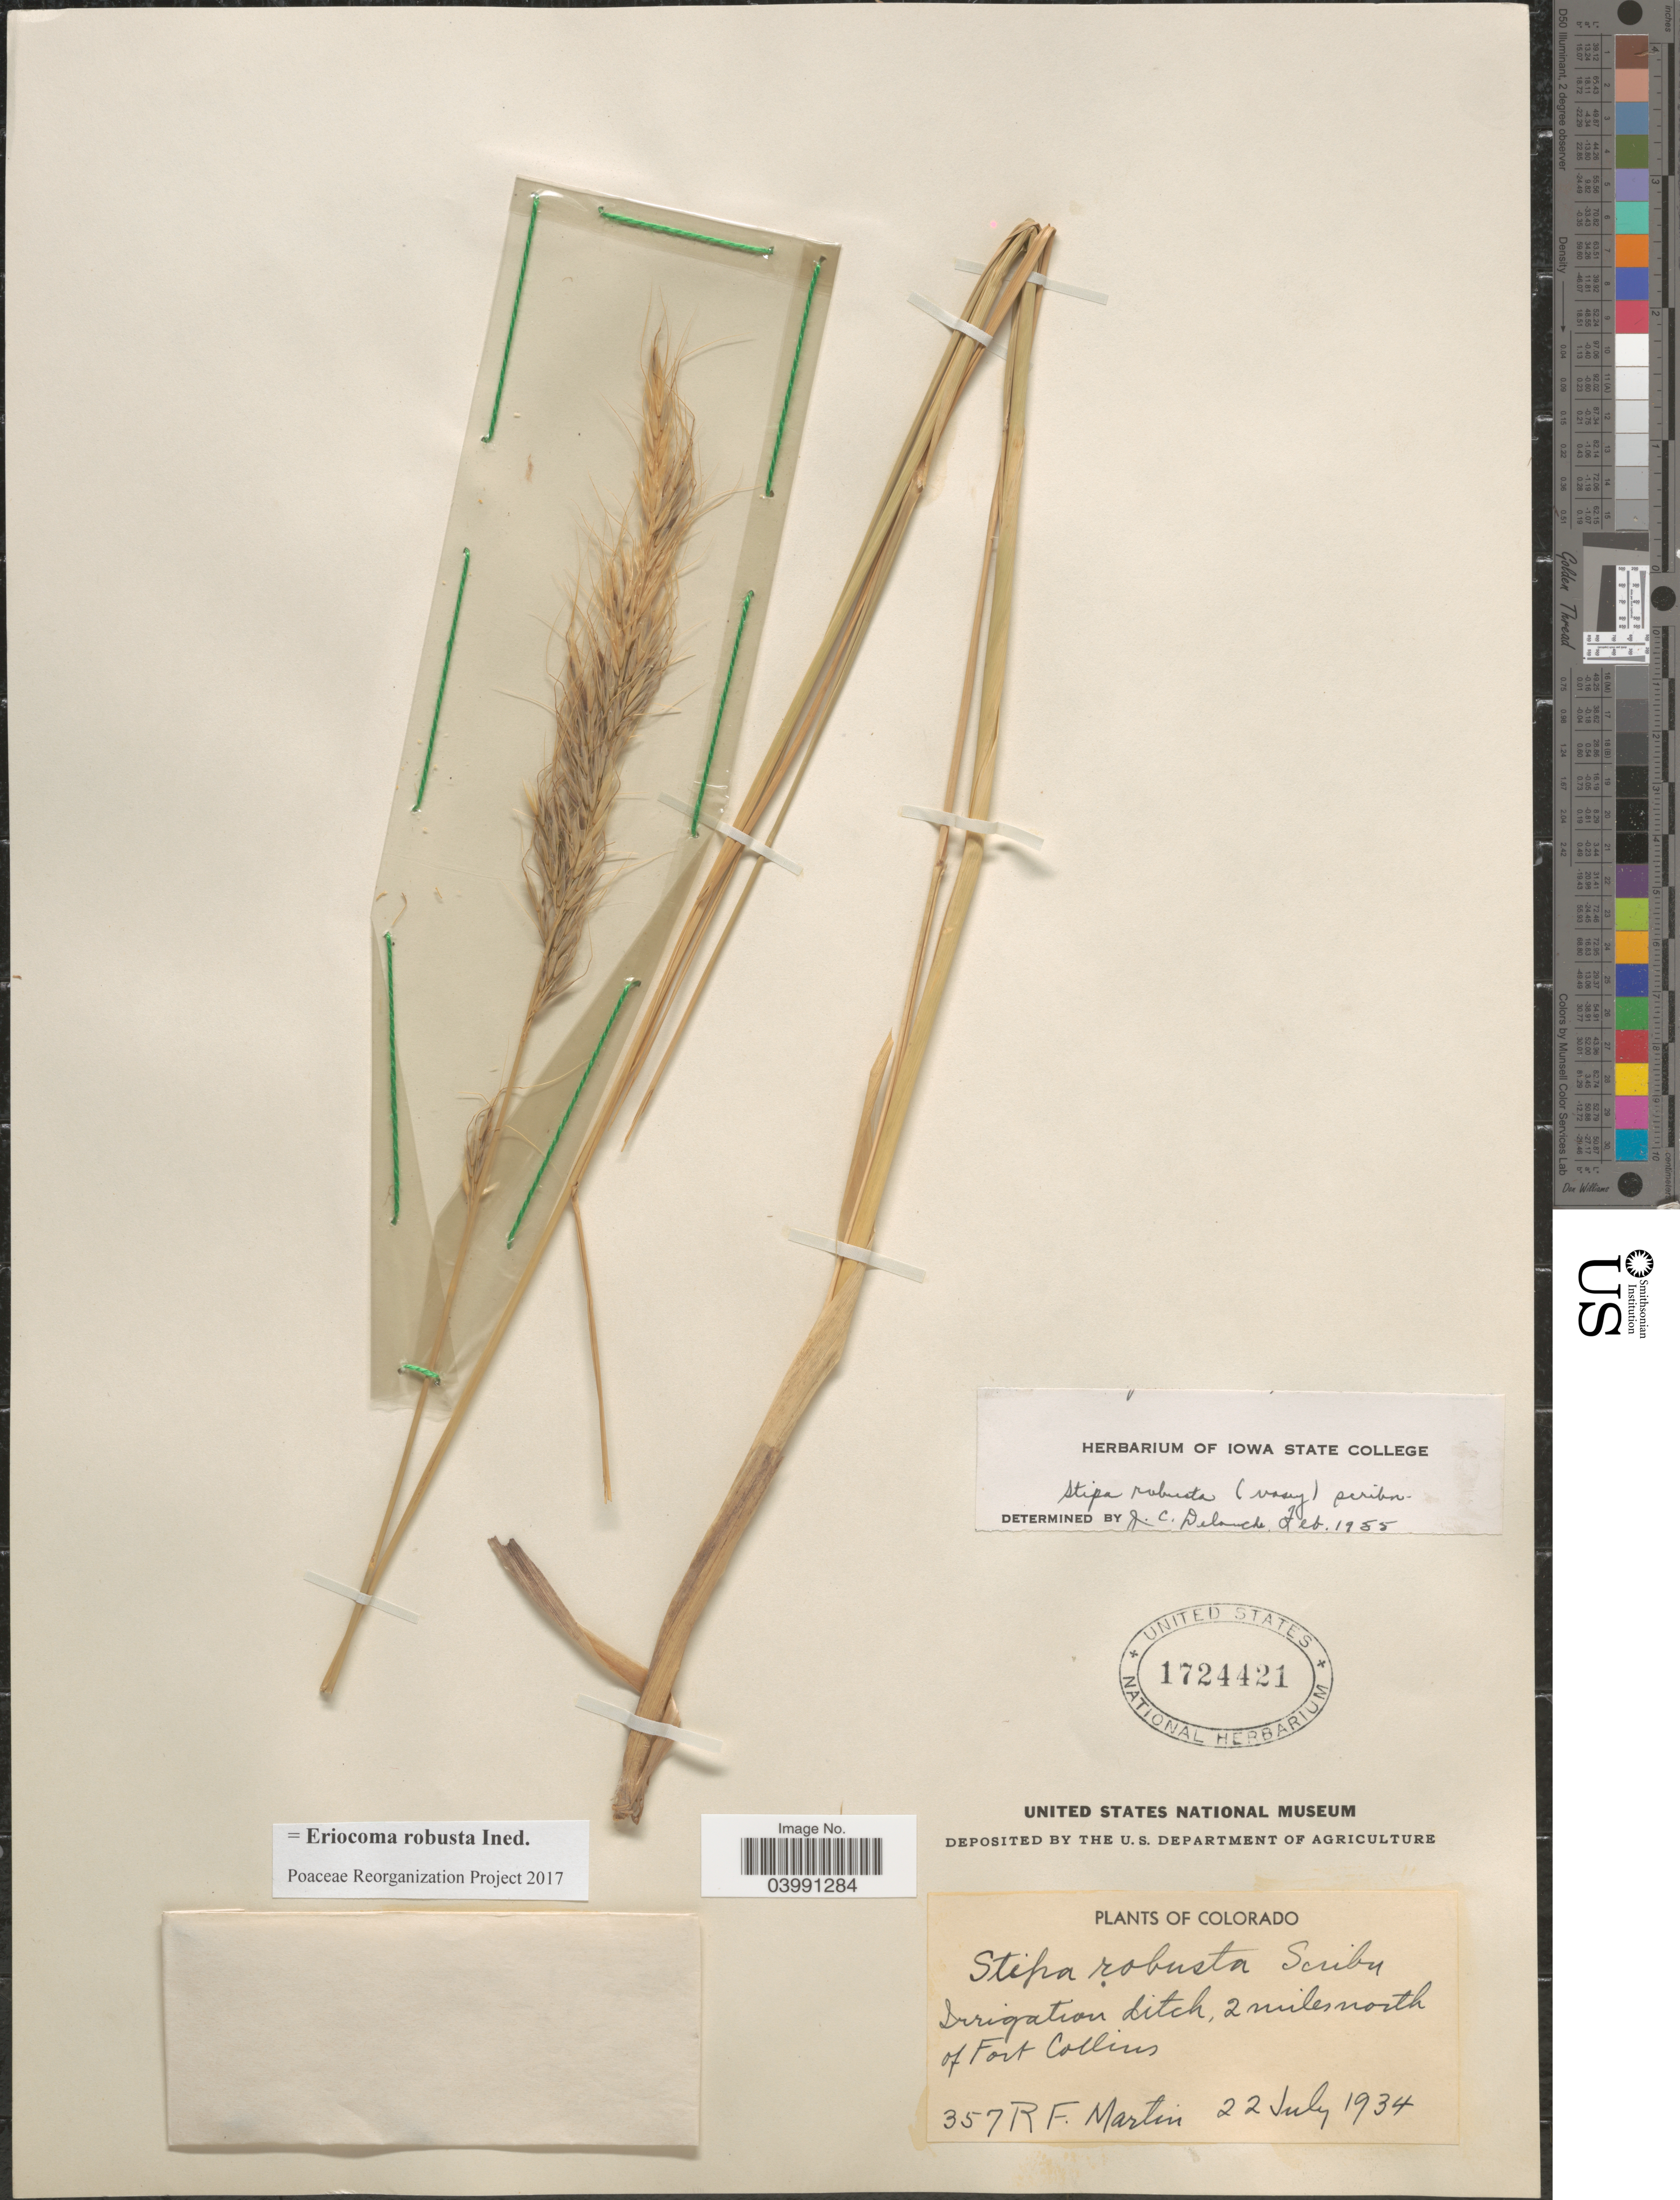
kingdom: Plantae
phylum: Tracheophyta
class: Liliopsida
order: Poales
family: Poaceae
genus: Eriocoma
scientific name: Eriocoma robusta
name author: (Vasey) Romasch.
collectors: R. F. Martin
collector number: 357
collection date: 1934-07-22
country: United States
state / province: Colorado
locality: Irrigation ditch, 2 miles north of Fort Collins.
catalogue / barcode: US 1724421